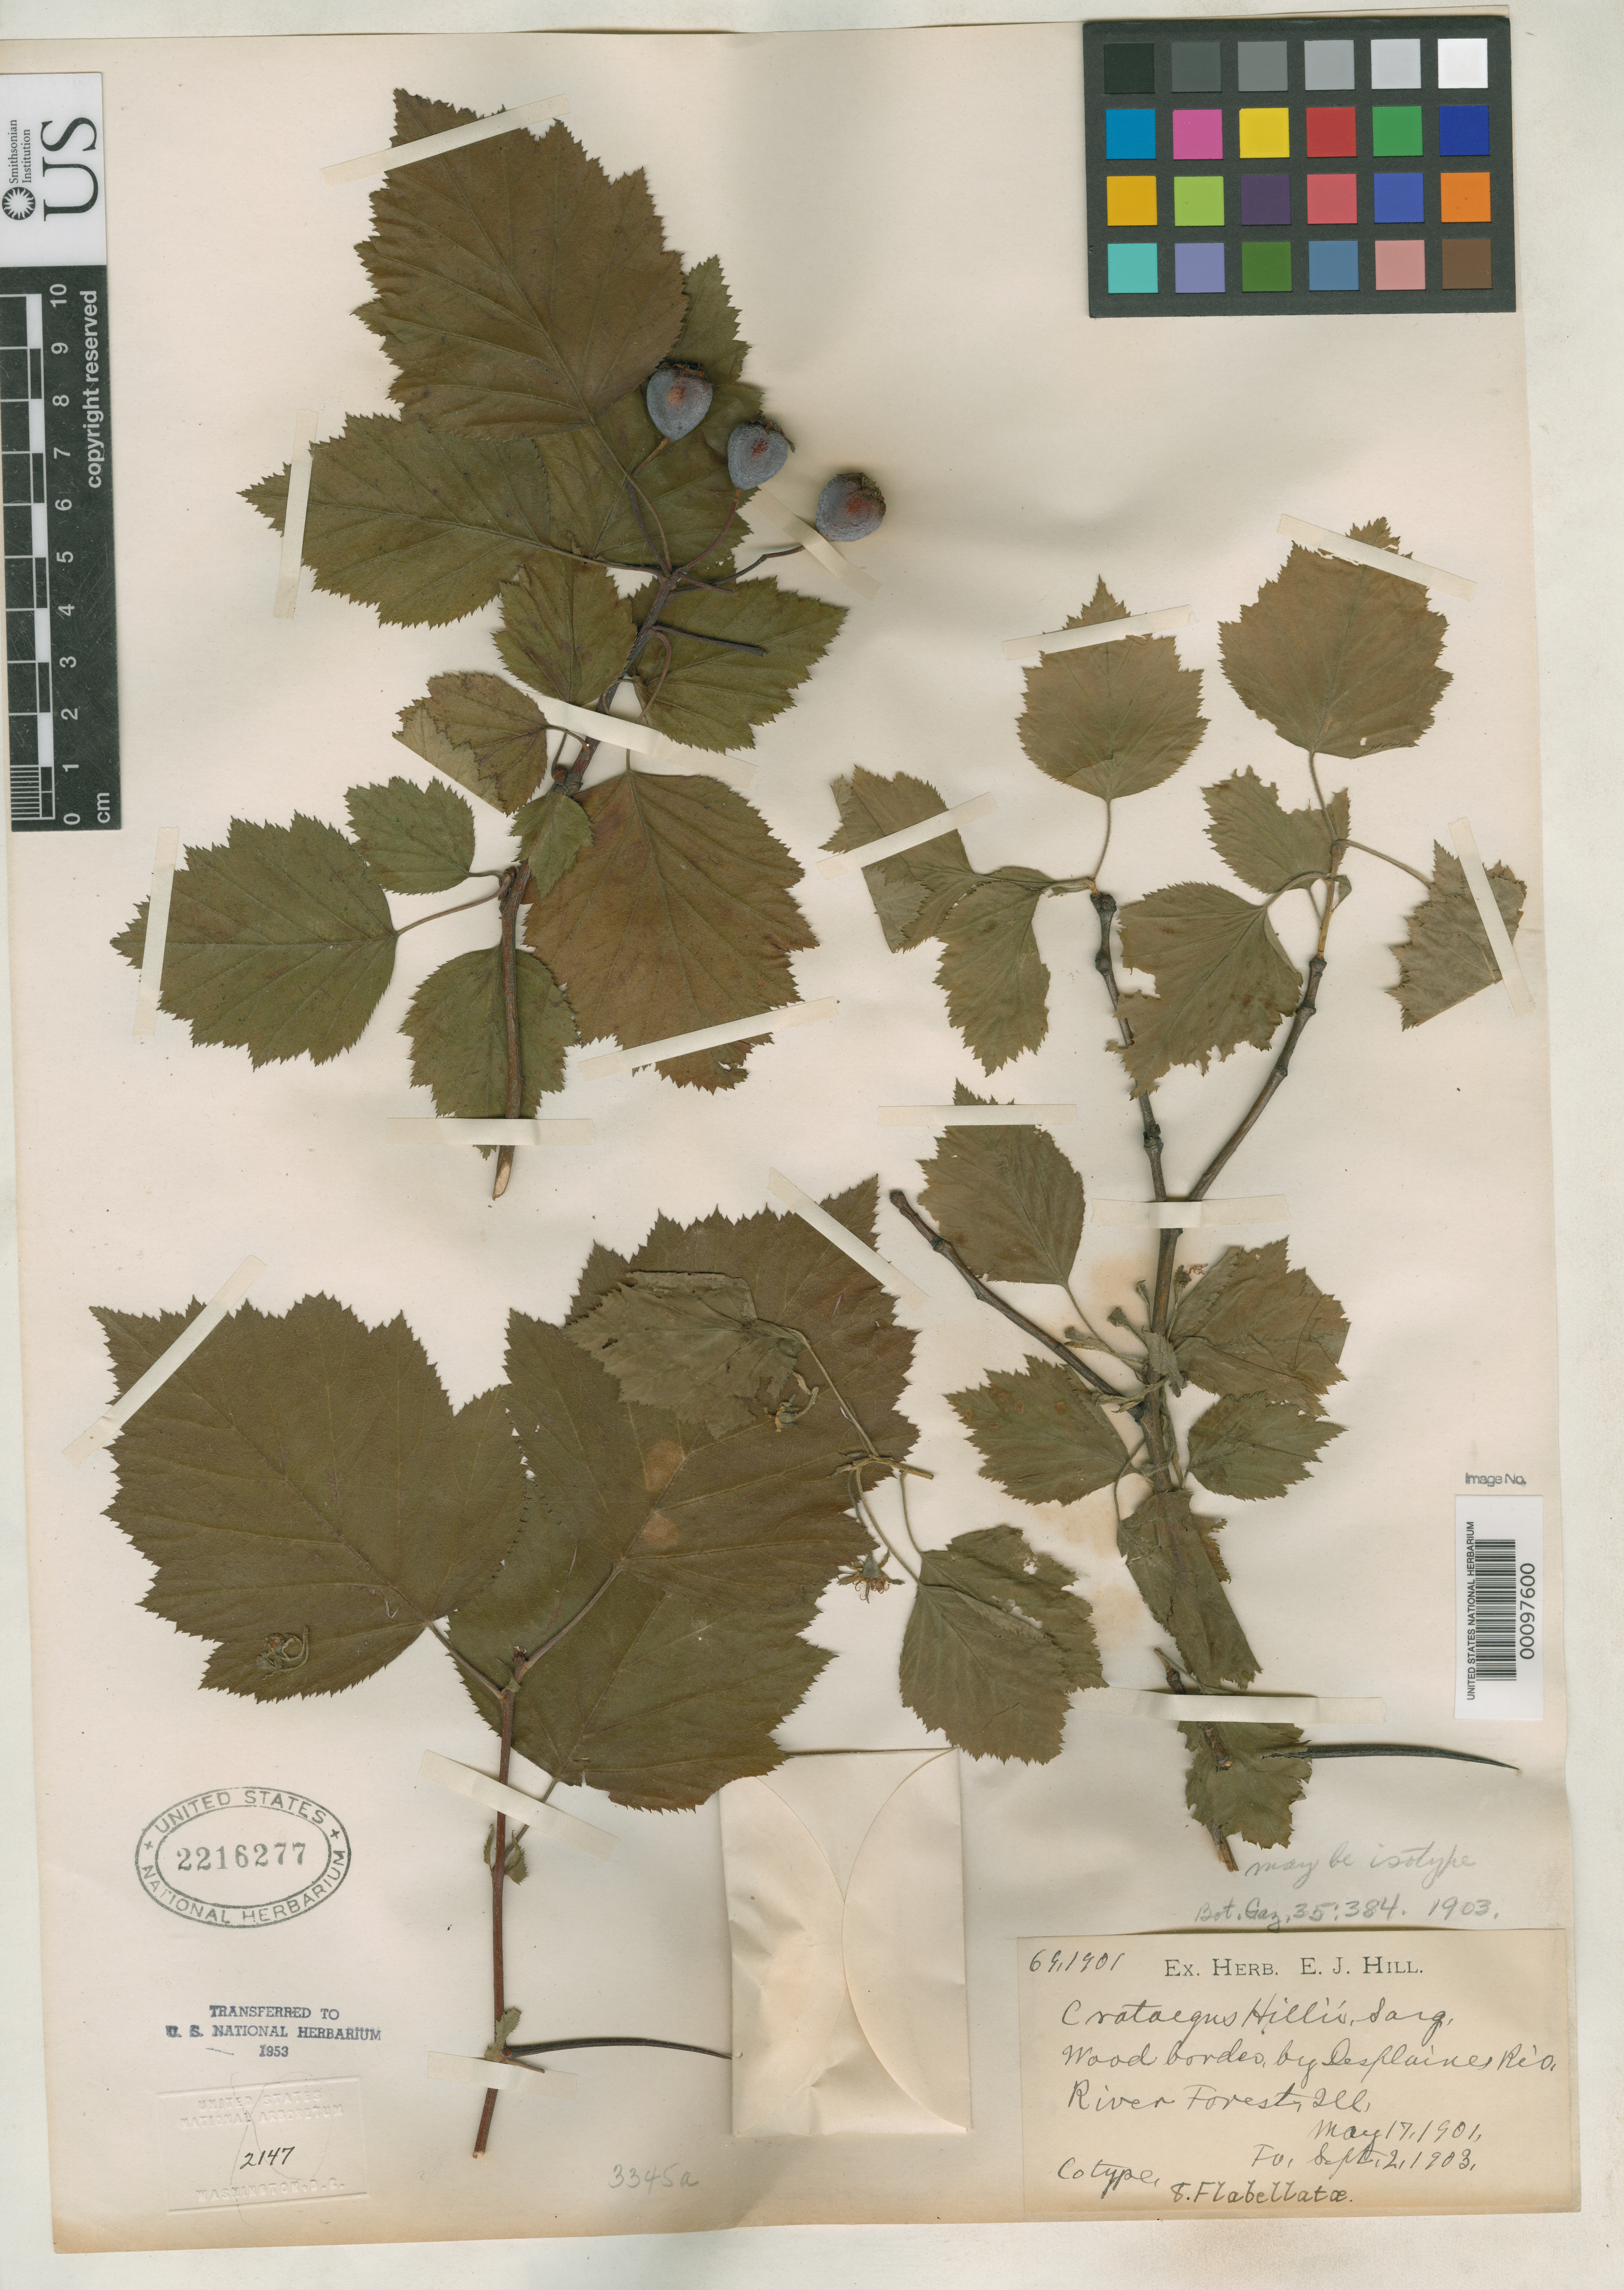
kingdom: Plantae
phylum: Tracheophyta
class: Magnoliopsida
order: Rosales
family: Rosaceae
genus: Crataegus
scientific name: Crataegus hillii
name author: Sarg.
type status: Syntype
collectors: E. J. Hill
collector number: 69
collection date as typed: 17 May 1901 and 02 Sep 1903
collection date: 1901-05-17,1903-09-02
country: United States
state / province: Illinois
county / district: Cook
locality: River forest.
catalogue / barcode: US 2216277